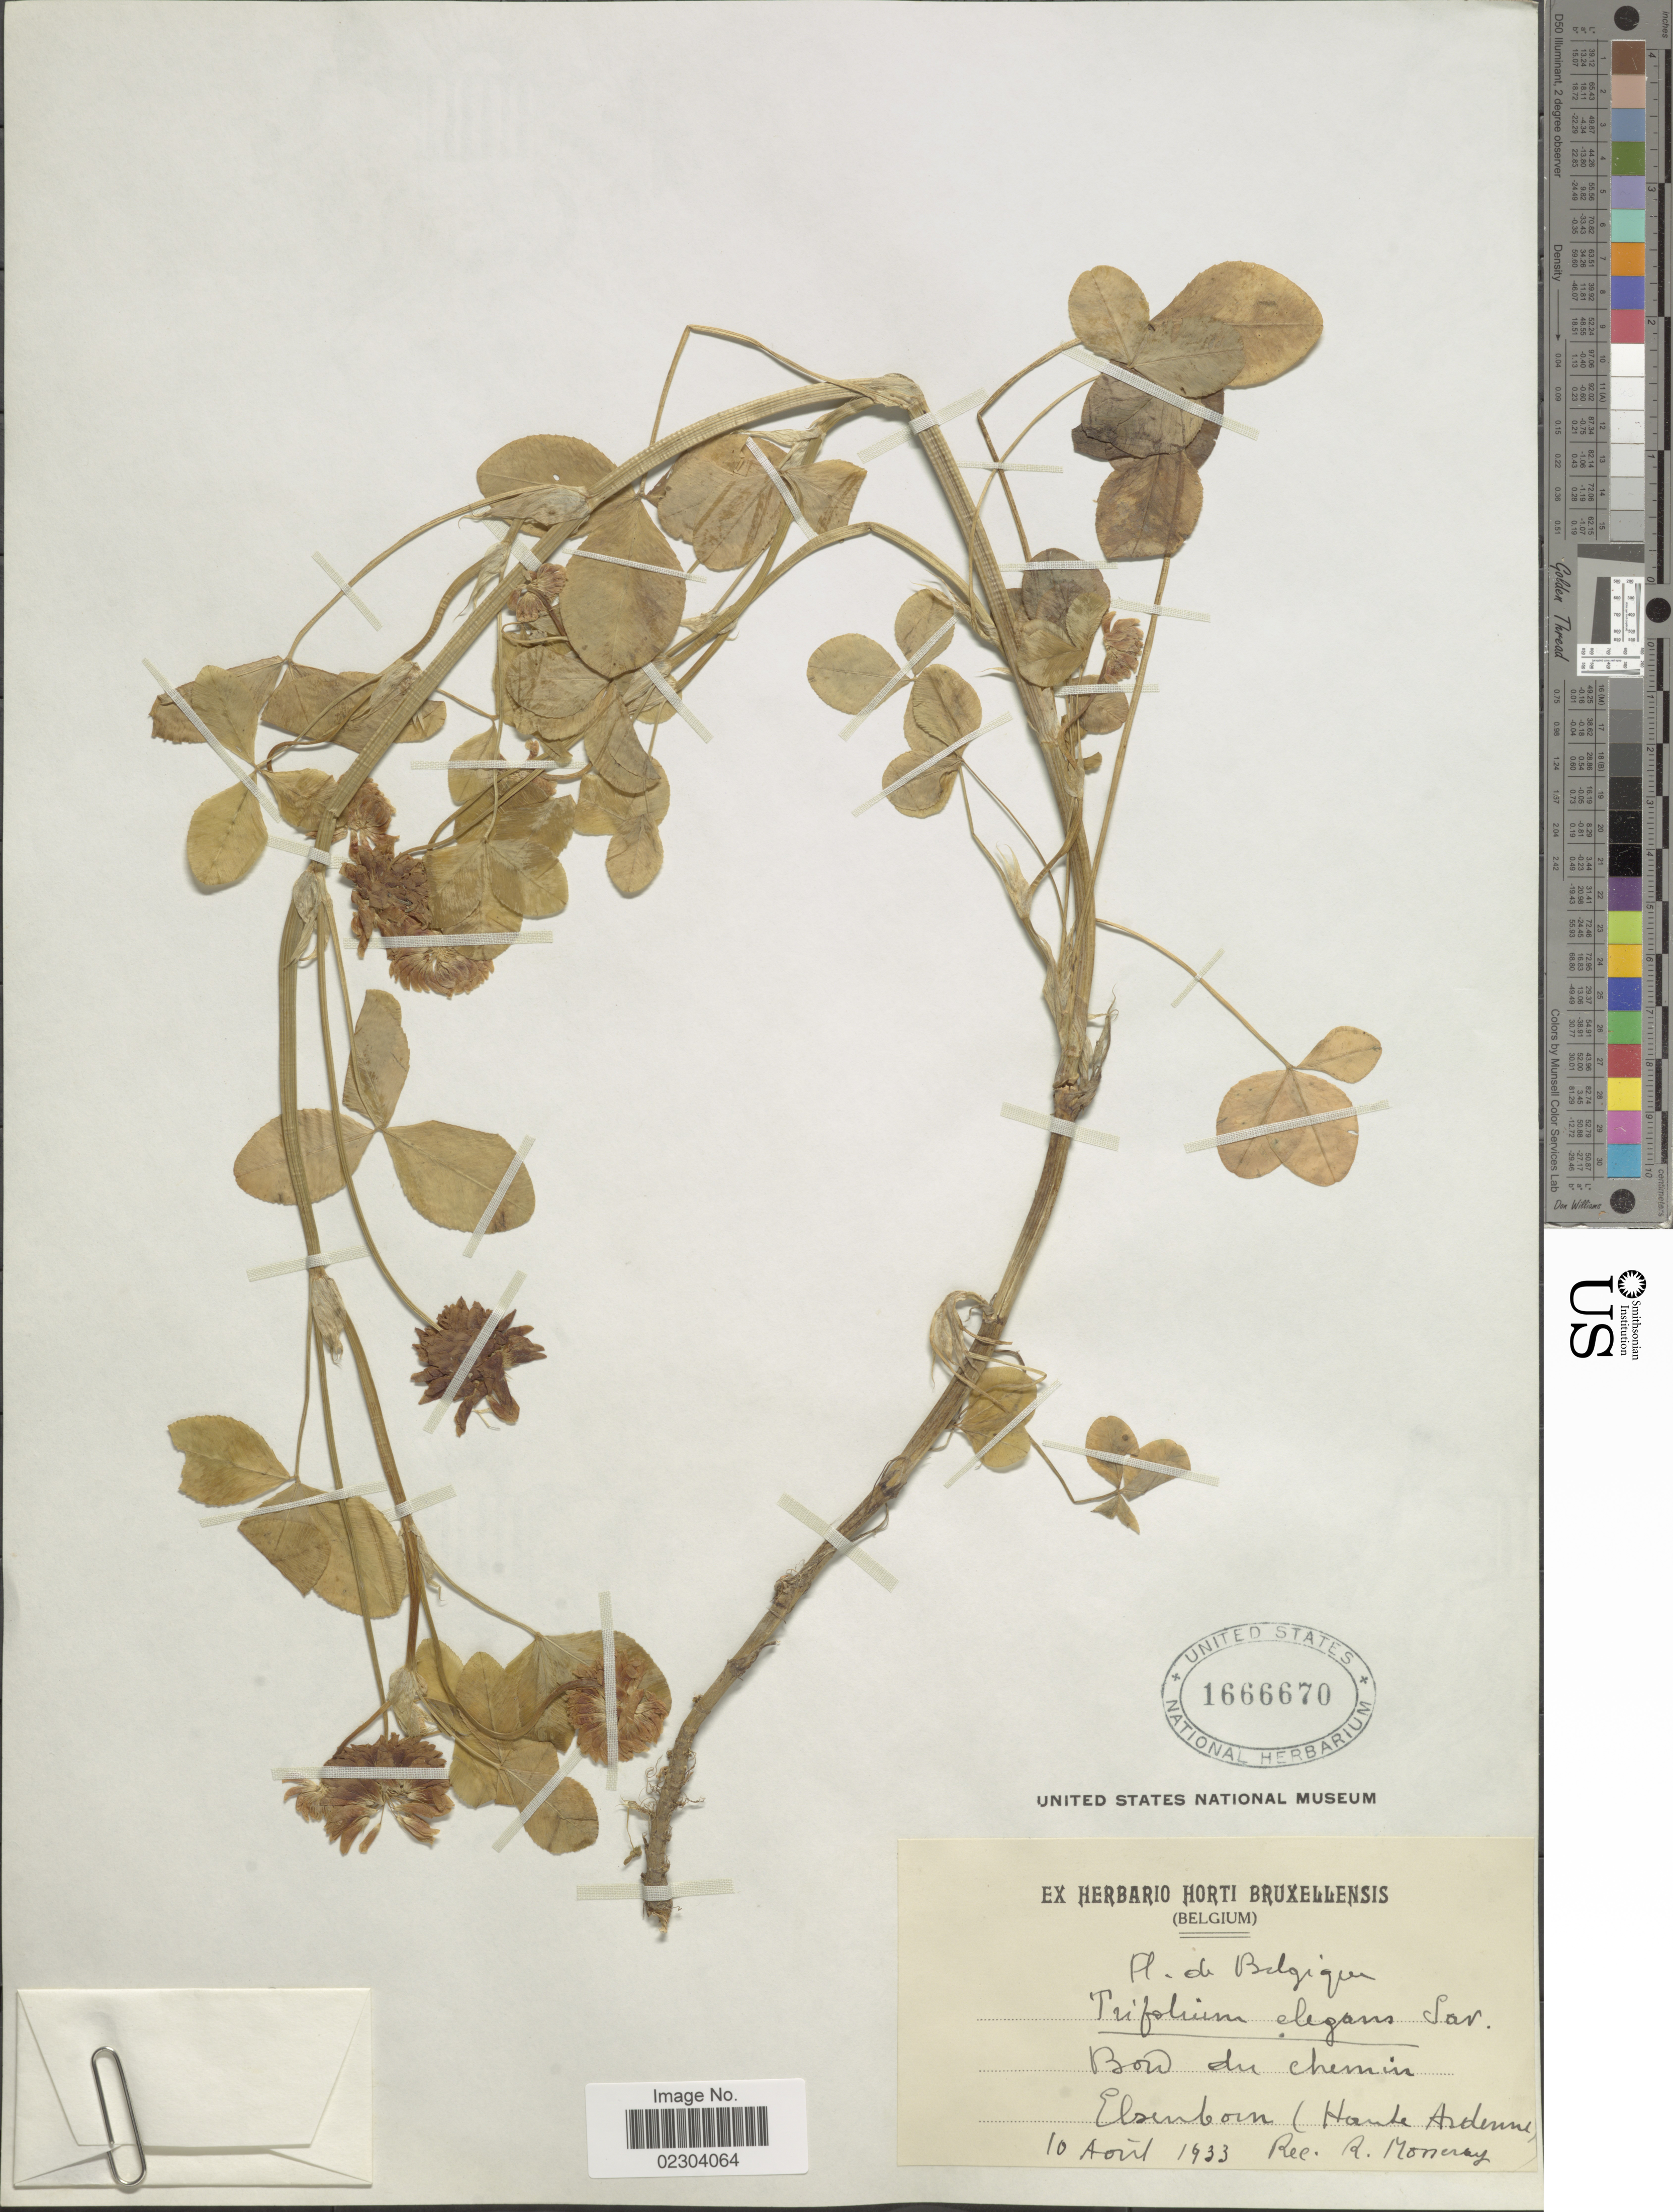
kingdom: Plantae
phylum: Tracheophyta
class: Magnoliopsida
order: Fabales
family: Fabaceae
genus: Trifolium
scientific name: Trifolium elegans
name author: Savi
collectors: R. Moneray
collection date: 1933-08-10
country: France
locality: Bow du chemin, Elsenborn (Haute Ardnenne) [interpreted]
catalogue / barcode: US 1666670